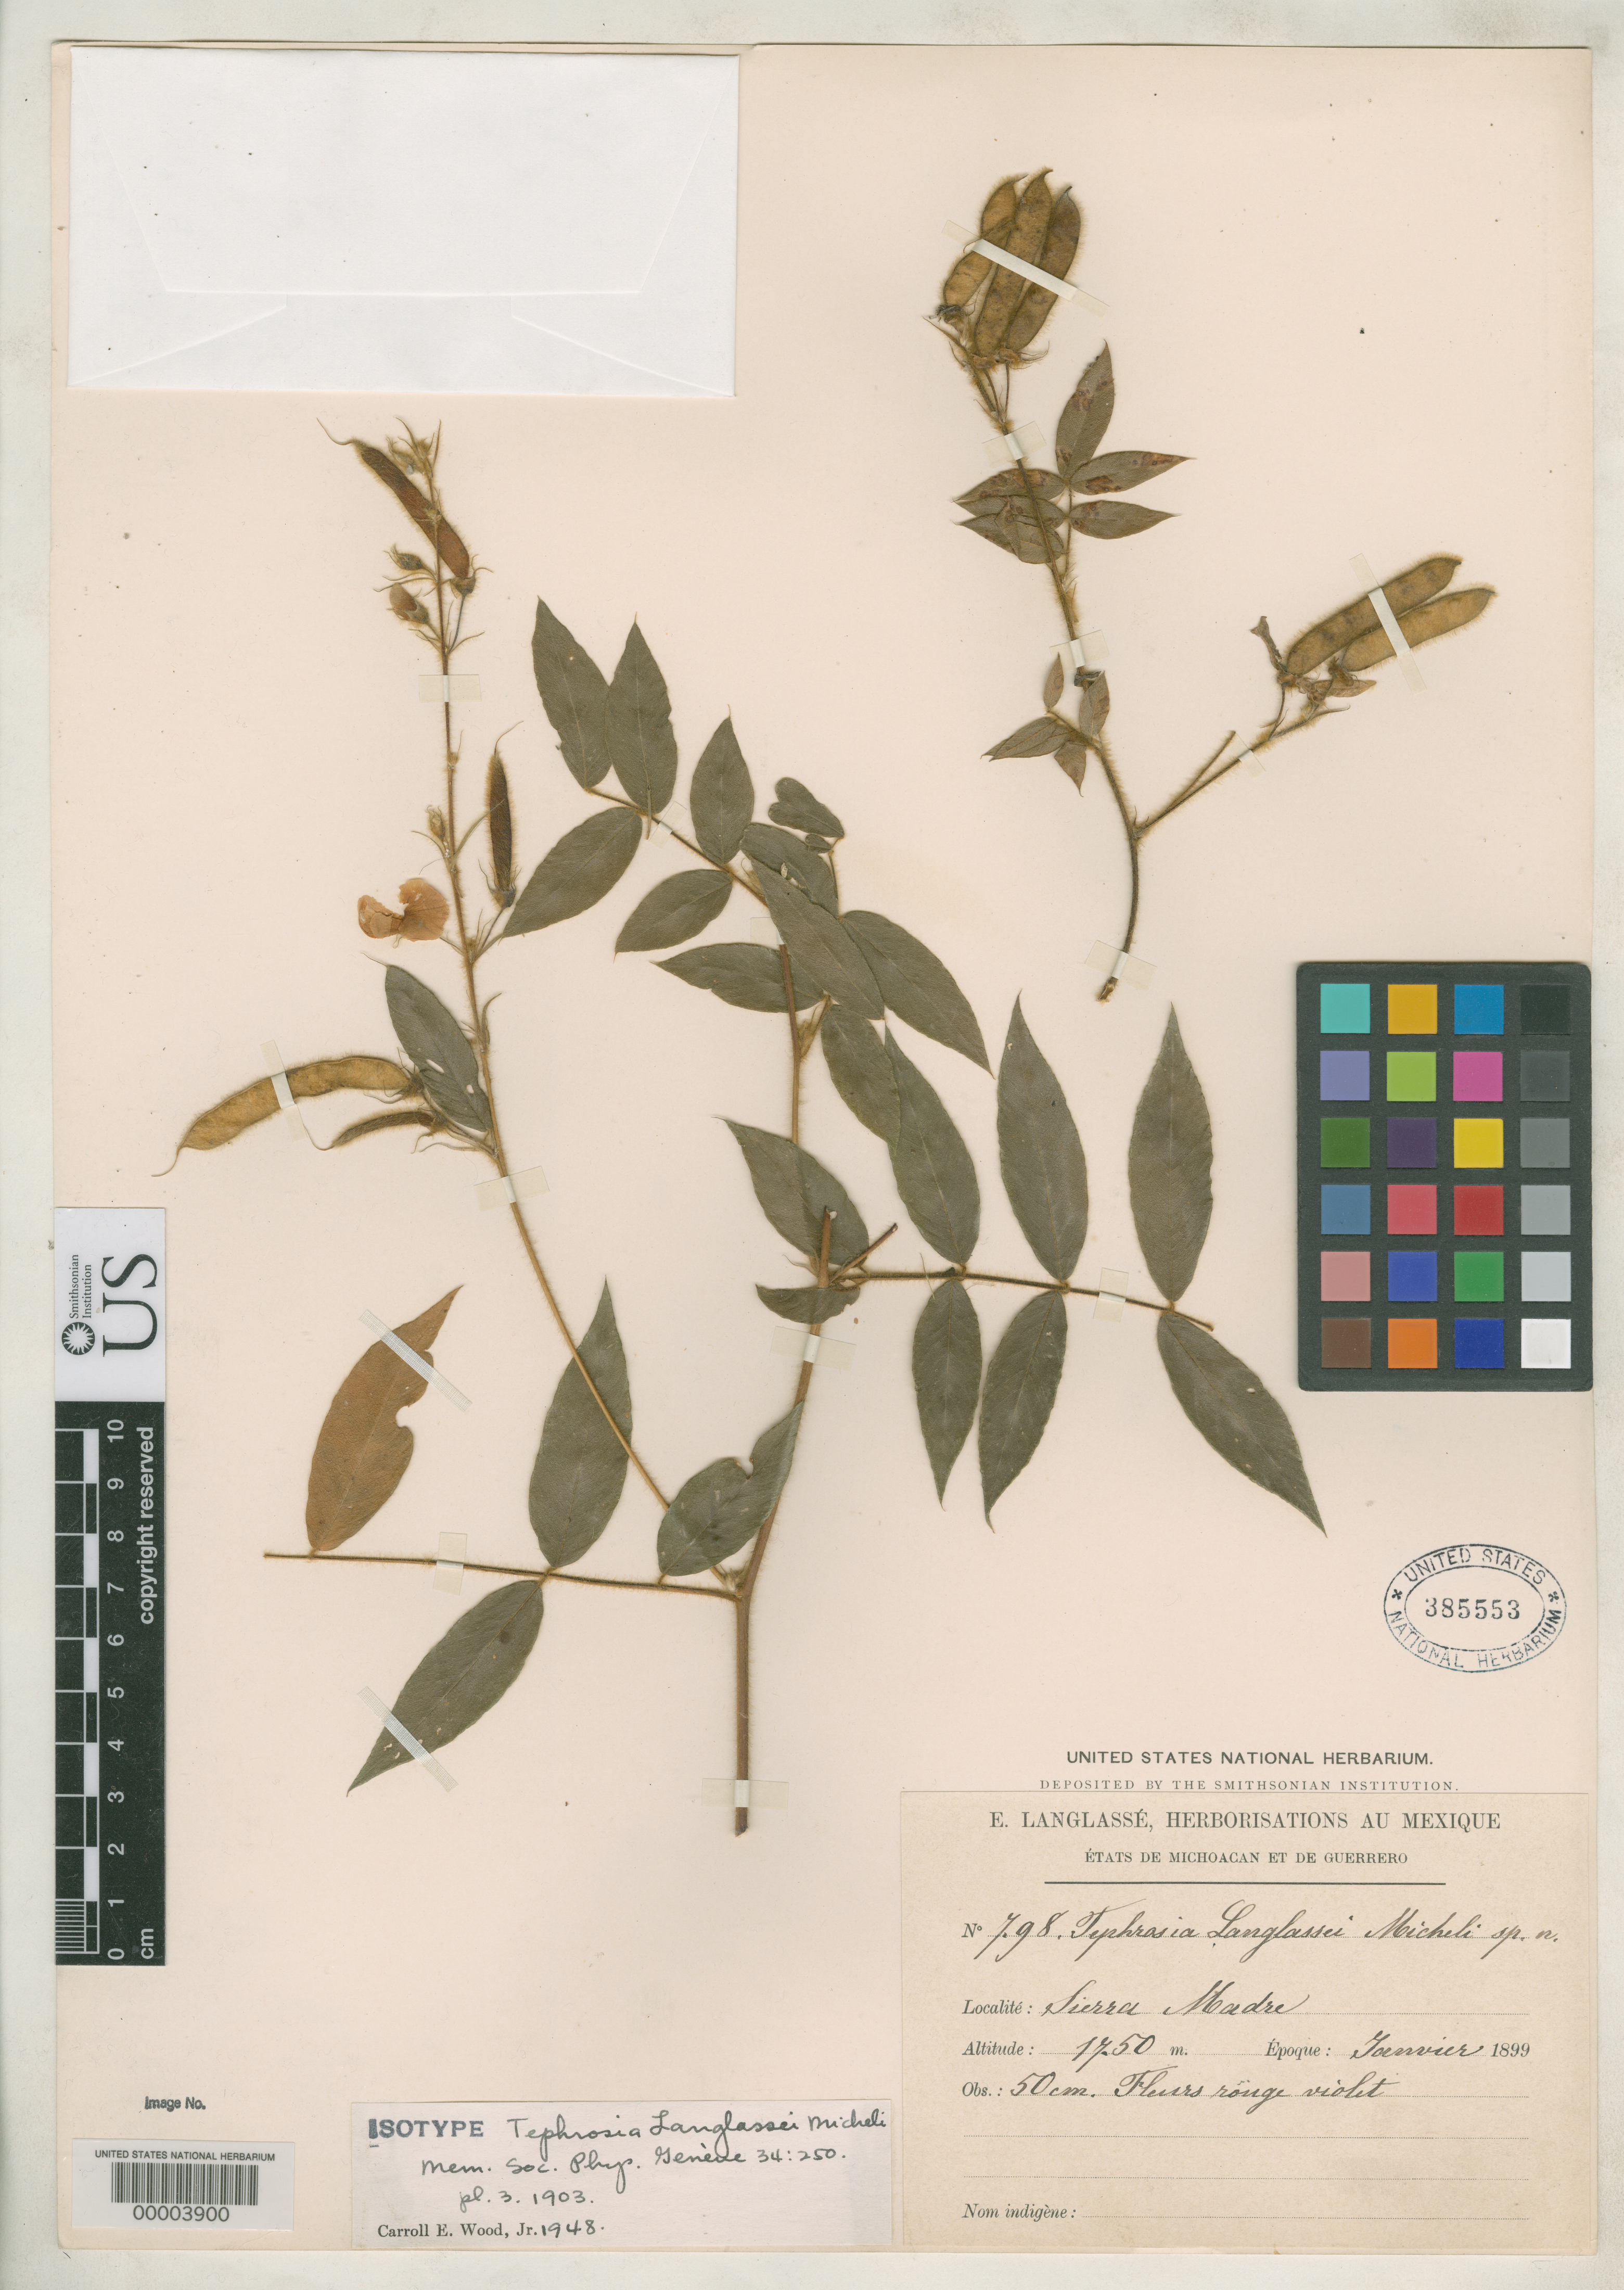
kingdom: Plantae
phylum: Tracheophyta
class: Magnoliopsida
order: Fabales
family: Fabaceae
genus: Tephrosia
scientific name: Tephrosia langlassei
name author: Micheli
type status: Isotype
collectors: E. Langlassé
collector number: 798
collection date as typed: Jan 1899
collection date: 1899-01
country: Mexico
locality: Sierra Madre.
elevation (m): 1750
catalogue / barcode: US 385553